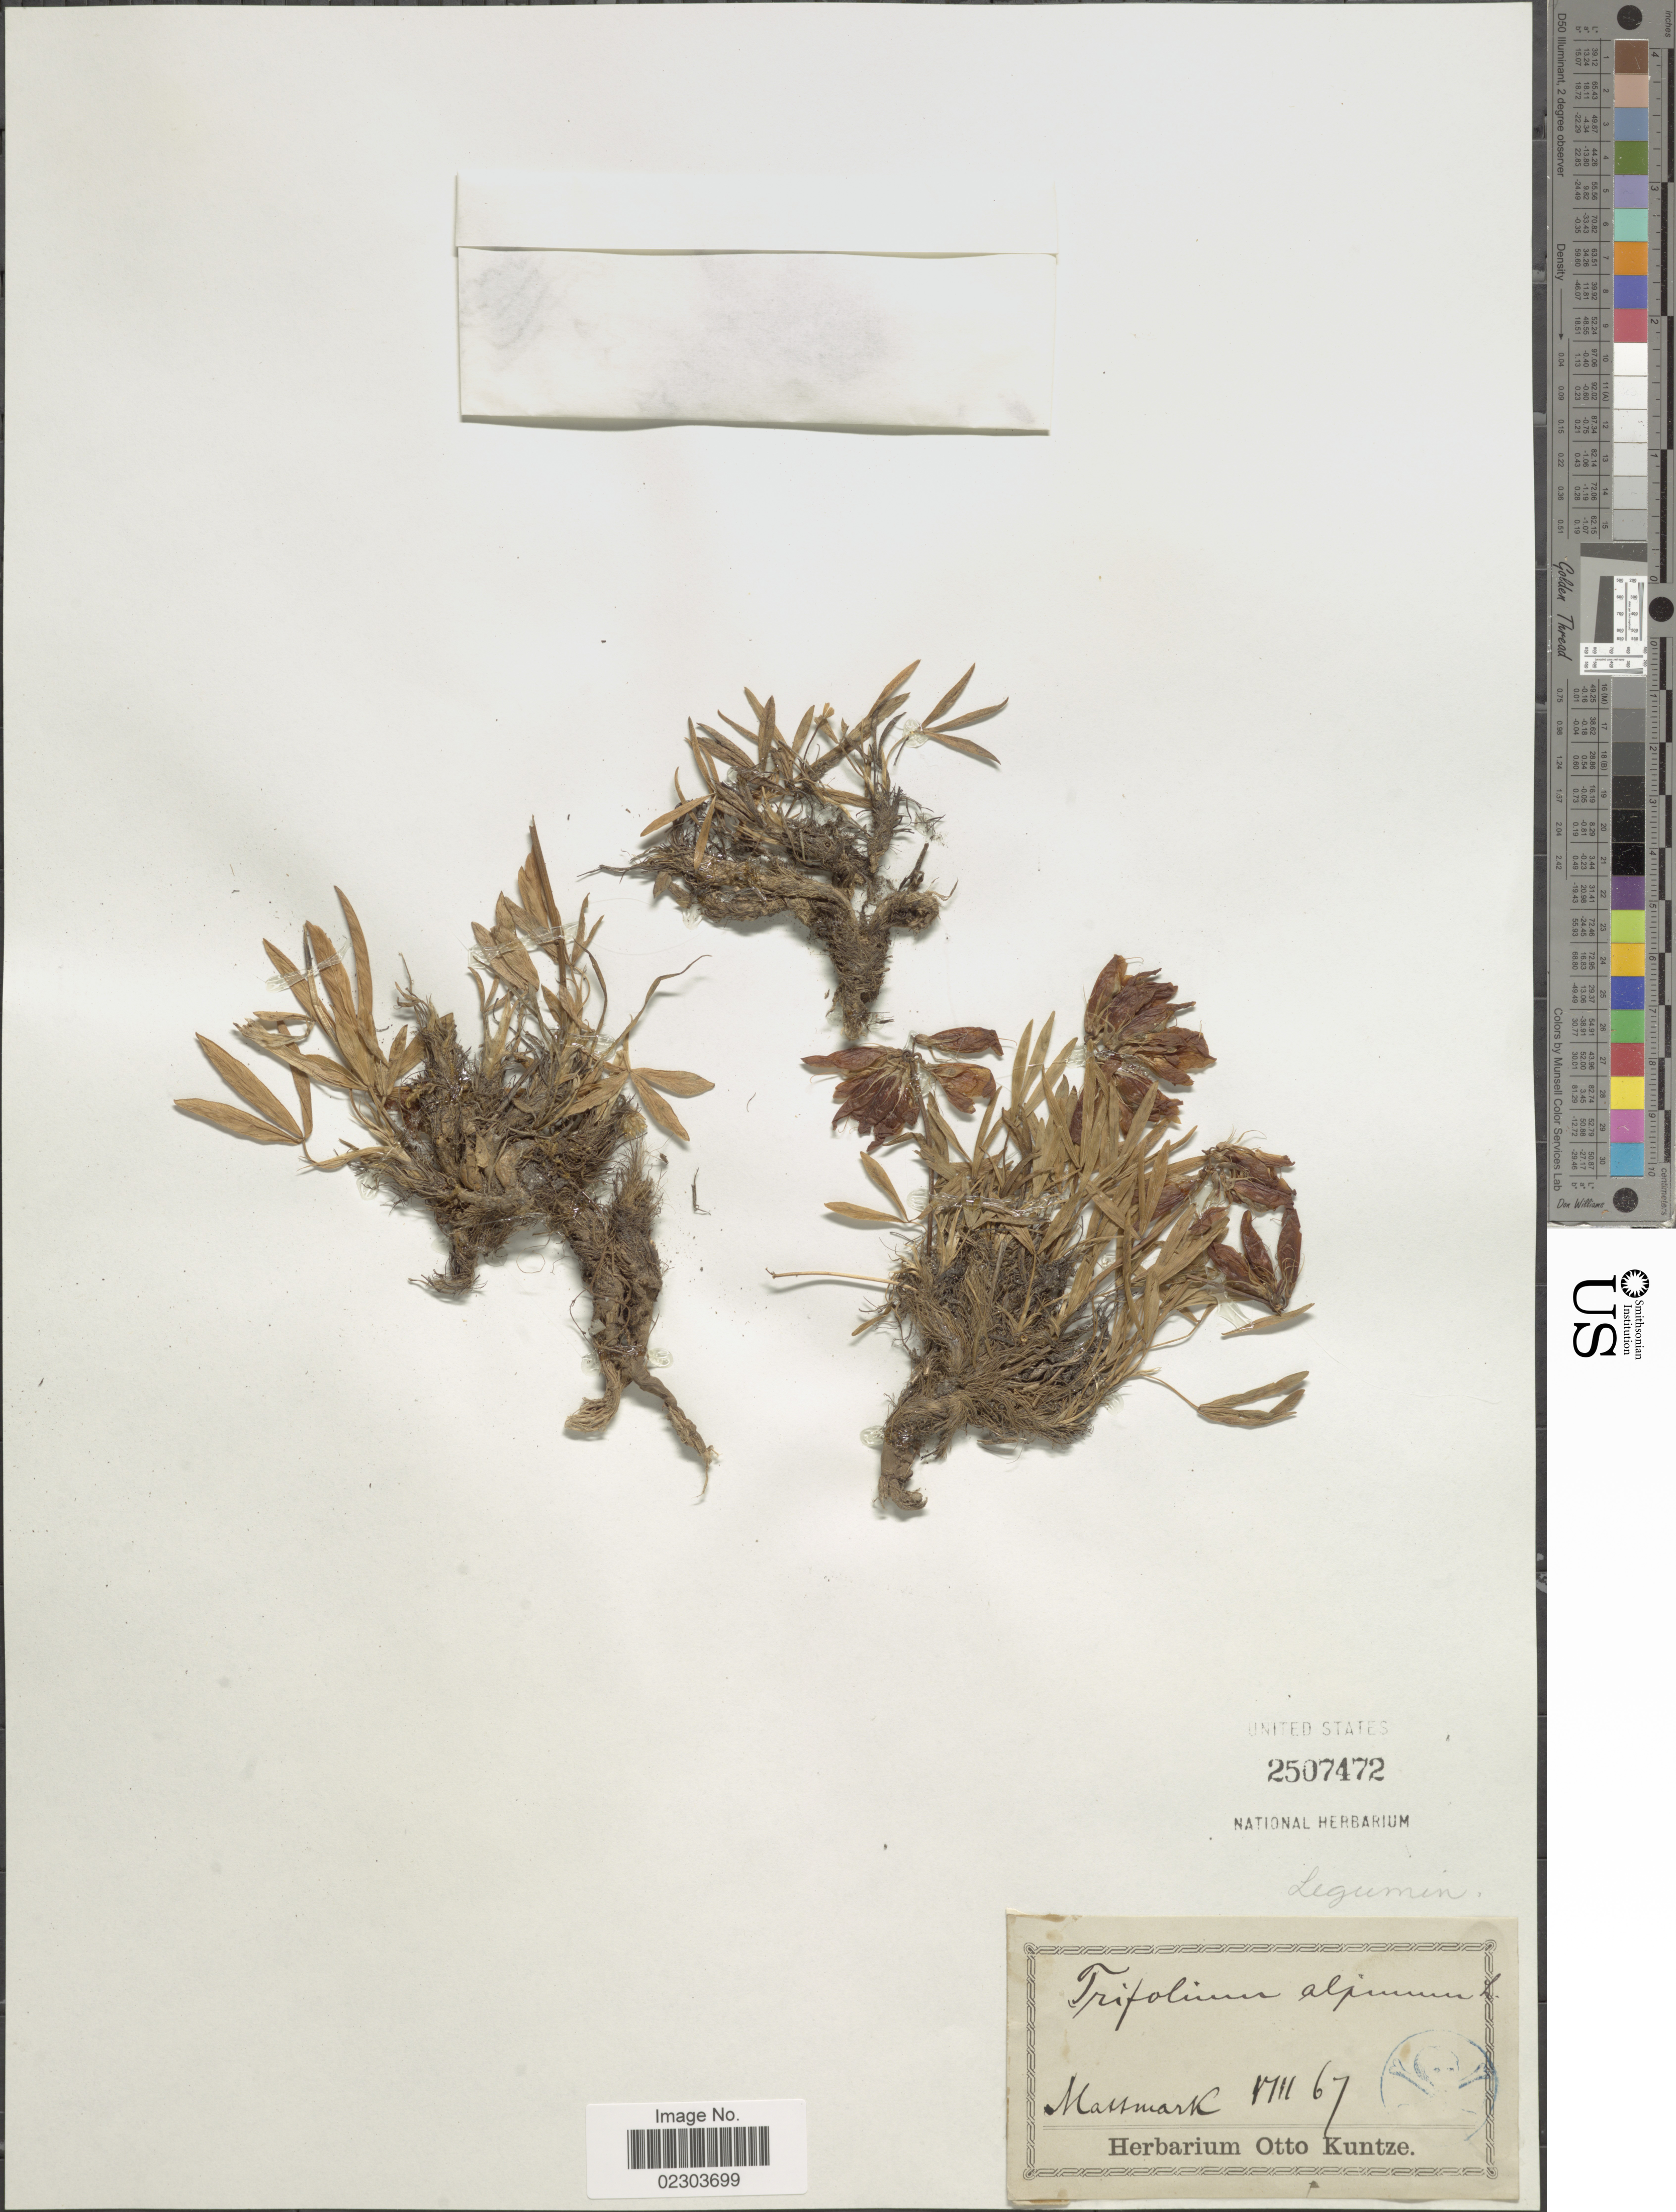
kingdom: Plantae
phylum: Tracheophyta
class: Magnoliopsida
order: Fabales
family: Fabaceae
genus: Trifolium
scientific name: Trifolium alpinum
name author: L.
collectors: ex herb. Otto Kuntze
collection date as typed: Transcribed d/m/y: /8/67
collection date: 1867-08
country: Switzerland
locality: Mattmark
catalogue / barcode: US 2507472